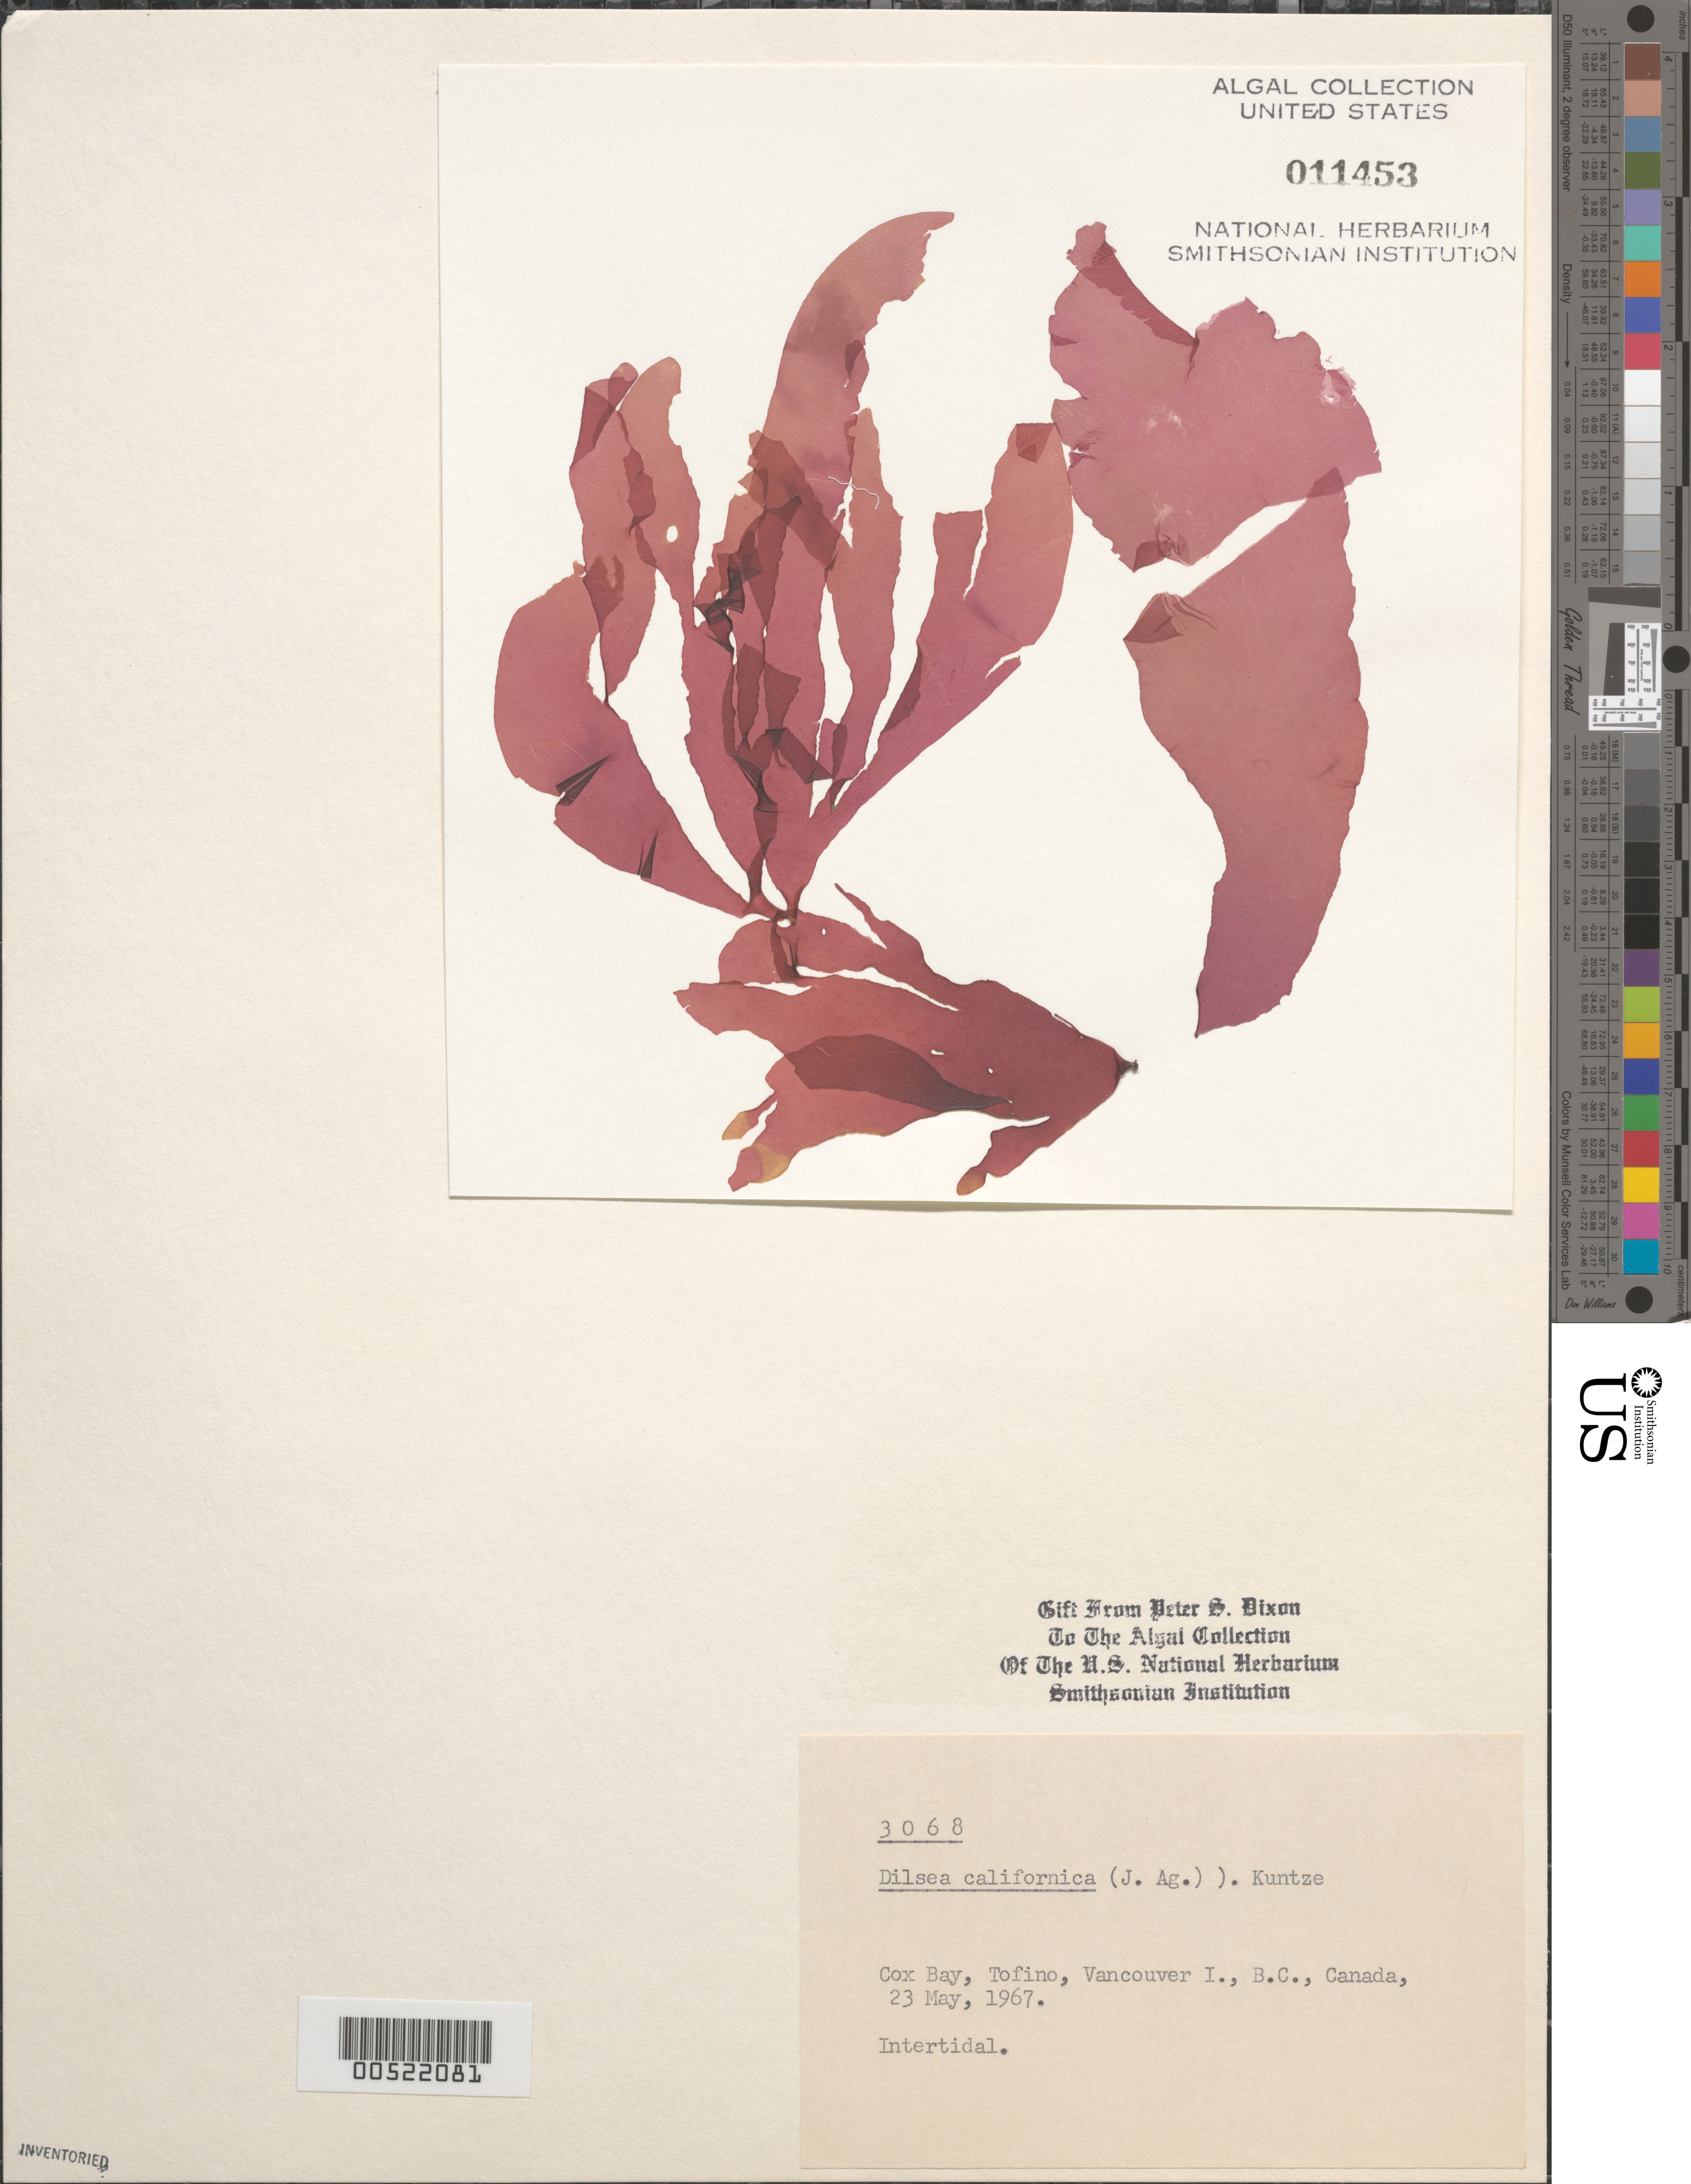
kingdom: Plantae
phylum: Rhodophyta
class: Florideophyceae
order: Gigartinales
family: Dumontiaceae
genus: Dilsea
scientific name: Dilsea californica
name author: (J. Agardh) Kuntze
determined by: Dixon, P. S.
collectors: P. S. Dixon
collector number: PSD 3068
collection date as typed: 23 May 1967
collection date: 1967-05-23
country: Canada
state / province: British Columbia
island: Vancouver Island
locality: Cox Bay, Tofino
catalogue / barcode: US 11453